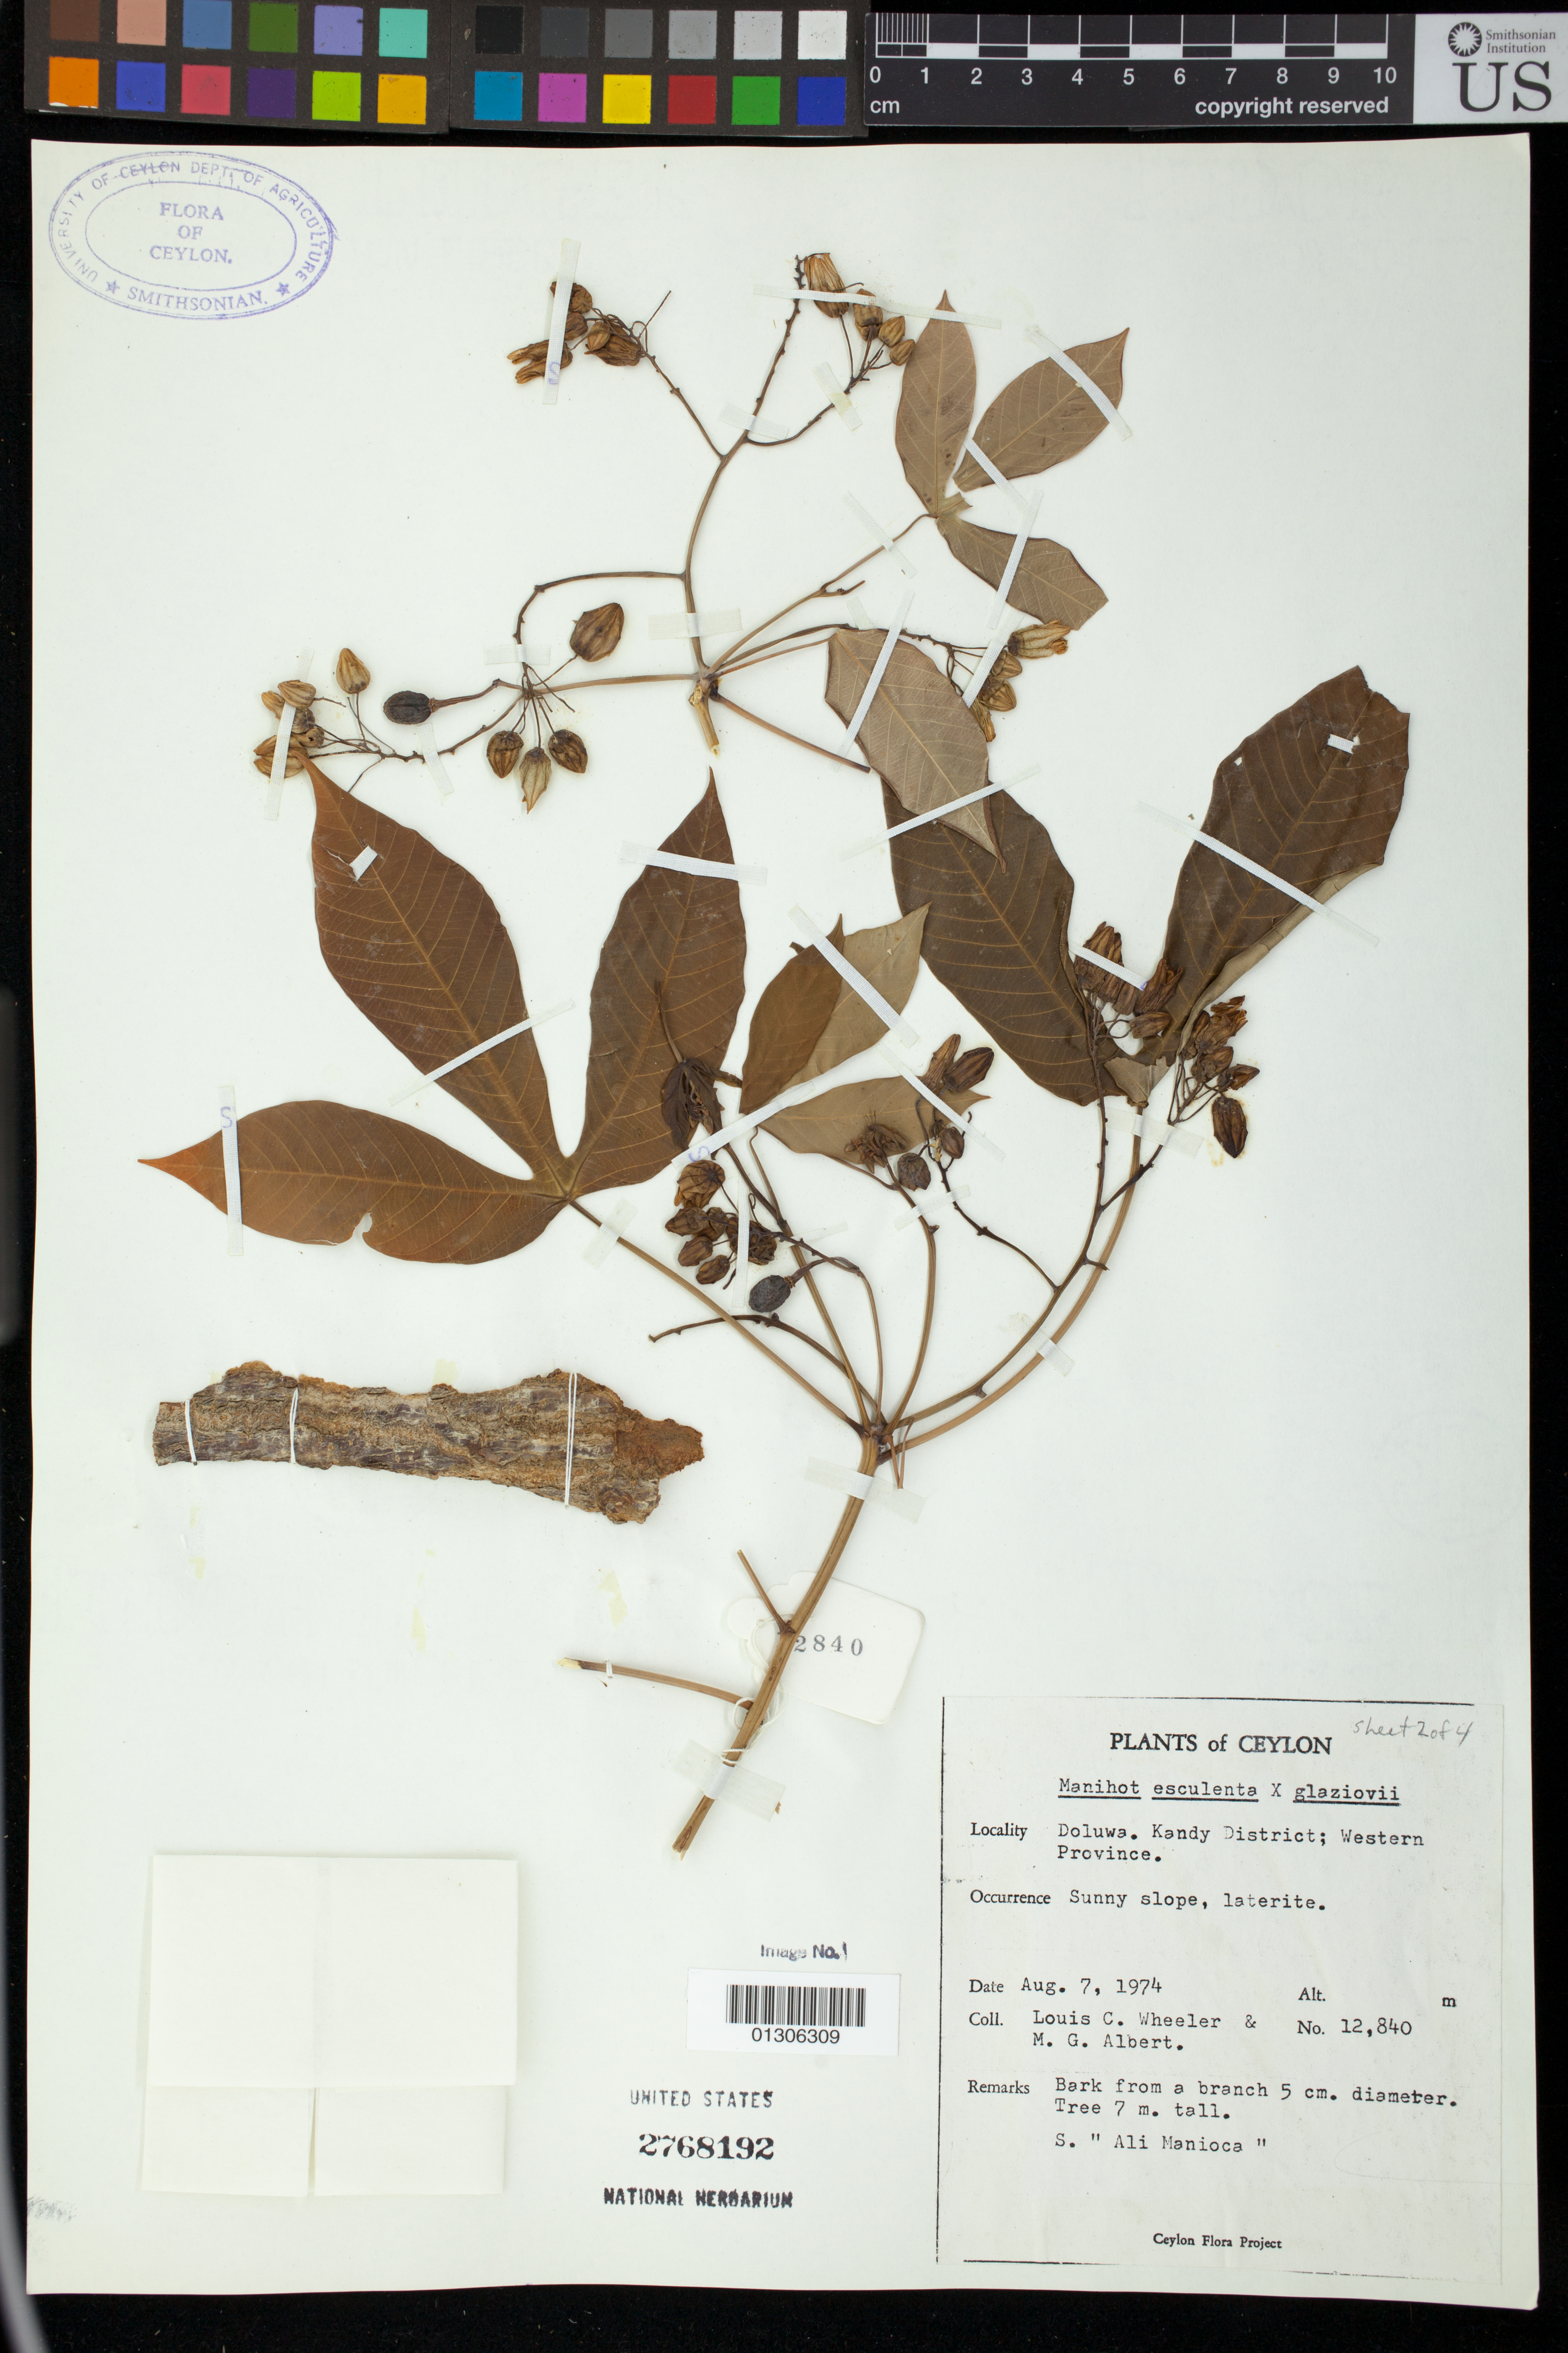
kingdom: Plantae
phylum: Tracheophyta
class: Magnoliopsida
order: Malpighiales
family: Euphorbiaceae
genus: Manihot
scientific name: Manihot esculenta x M. glaziovii Müll. Arg.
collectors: L. C. Wheeler & M. G. Albert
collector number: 12840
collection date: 1974-07-08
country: Sri Lanka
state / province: Central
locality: Doluwa. Kandy District;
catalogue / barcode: US 2768192